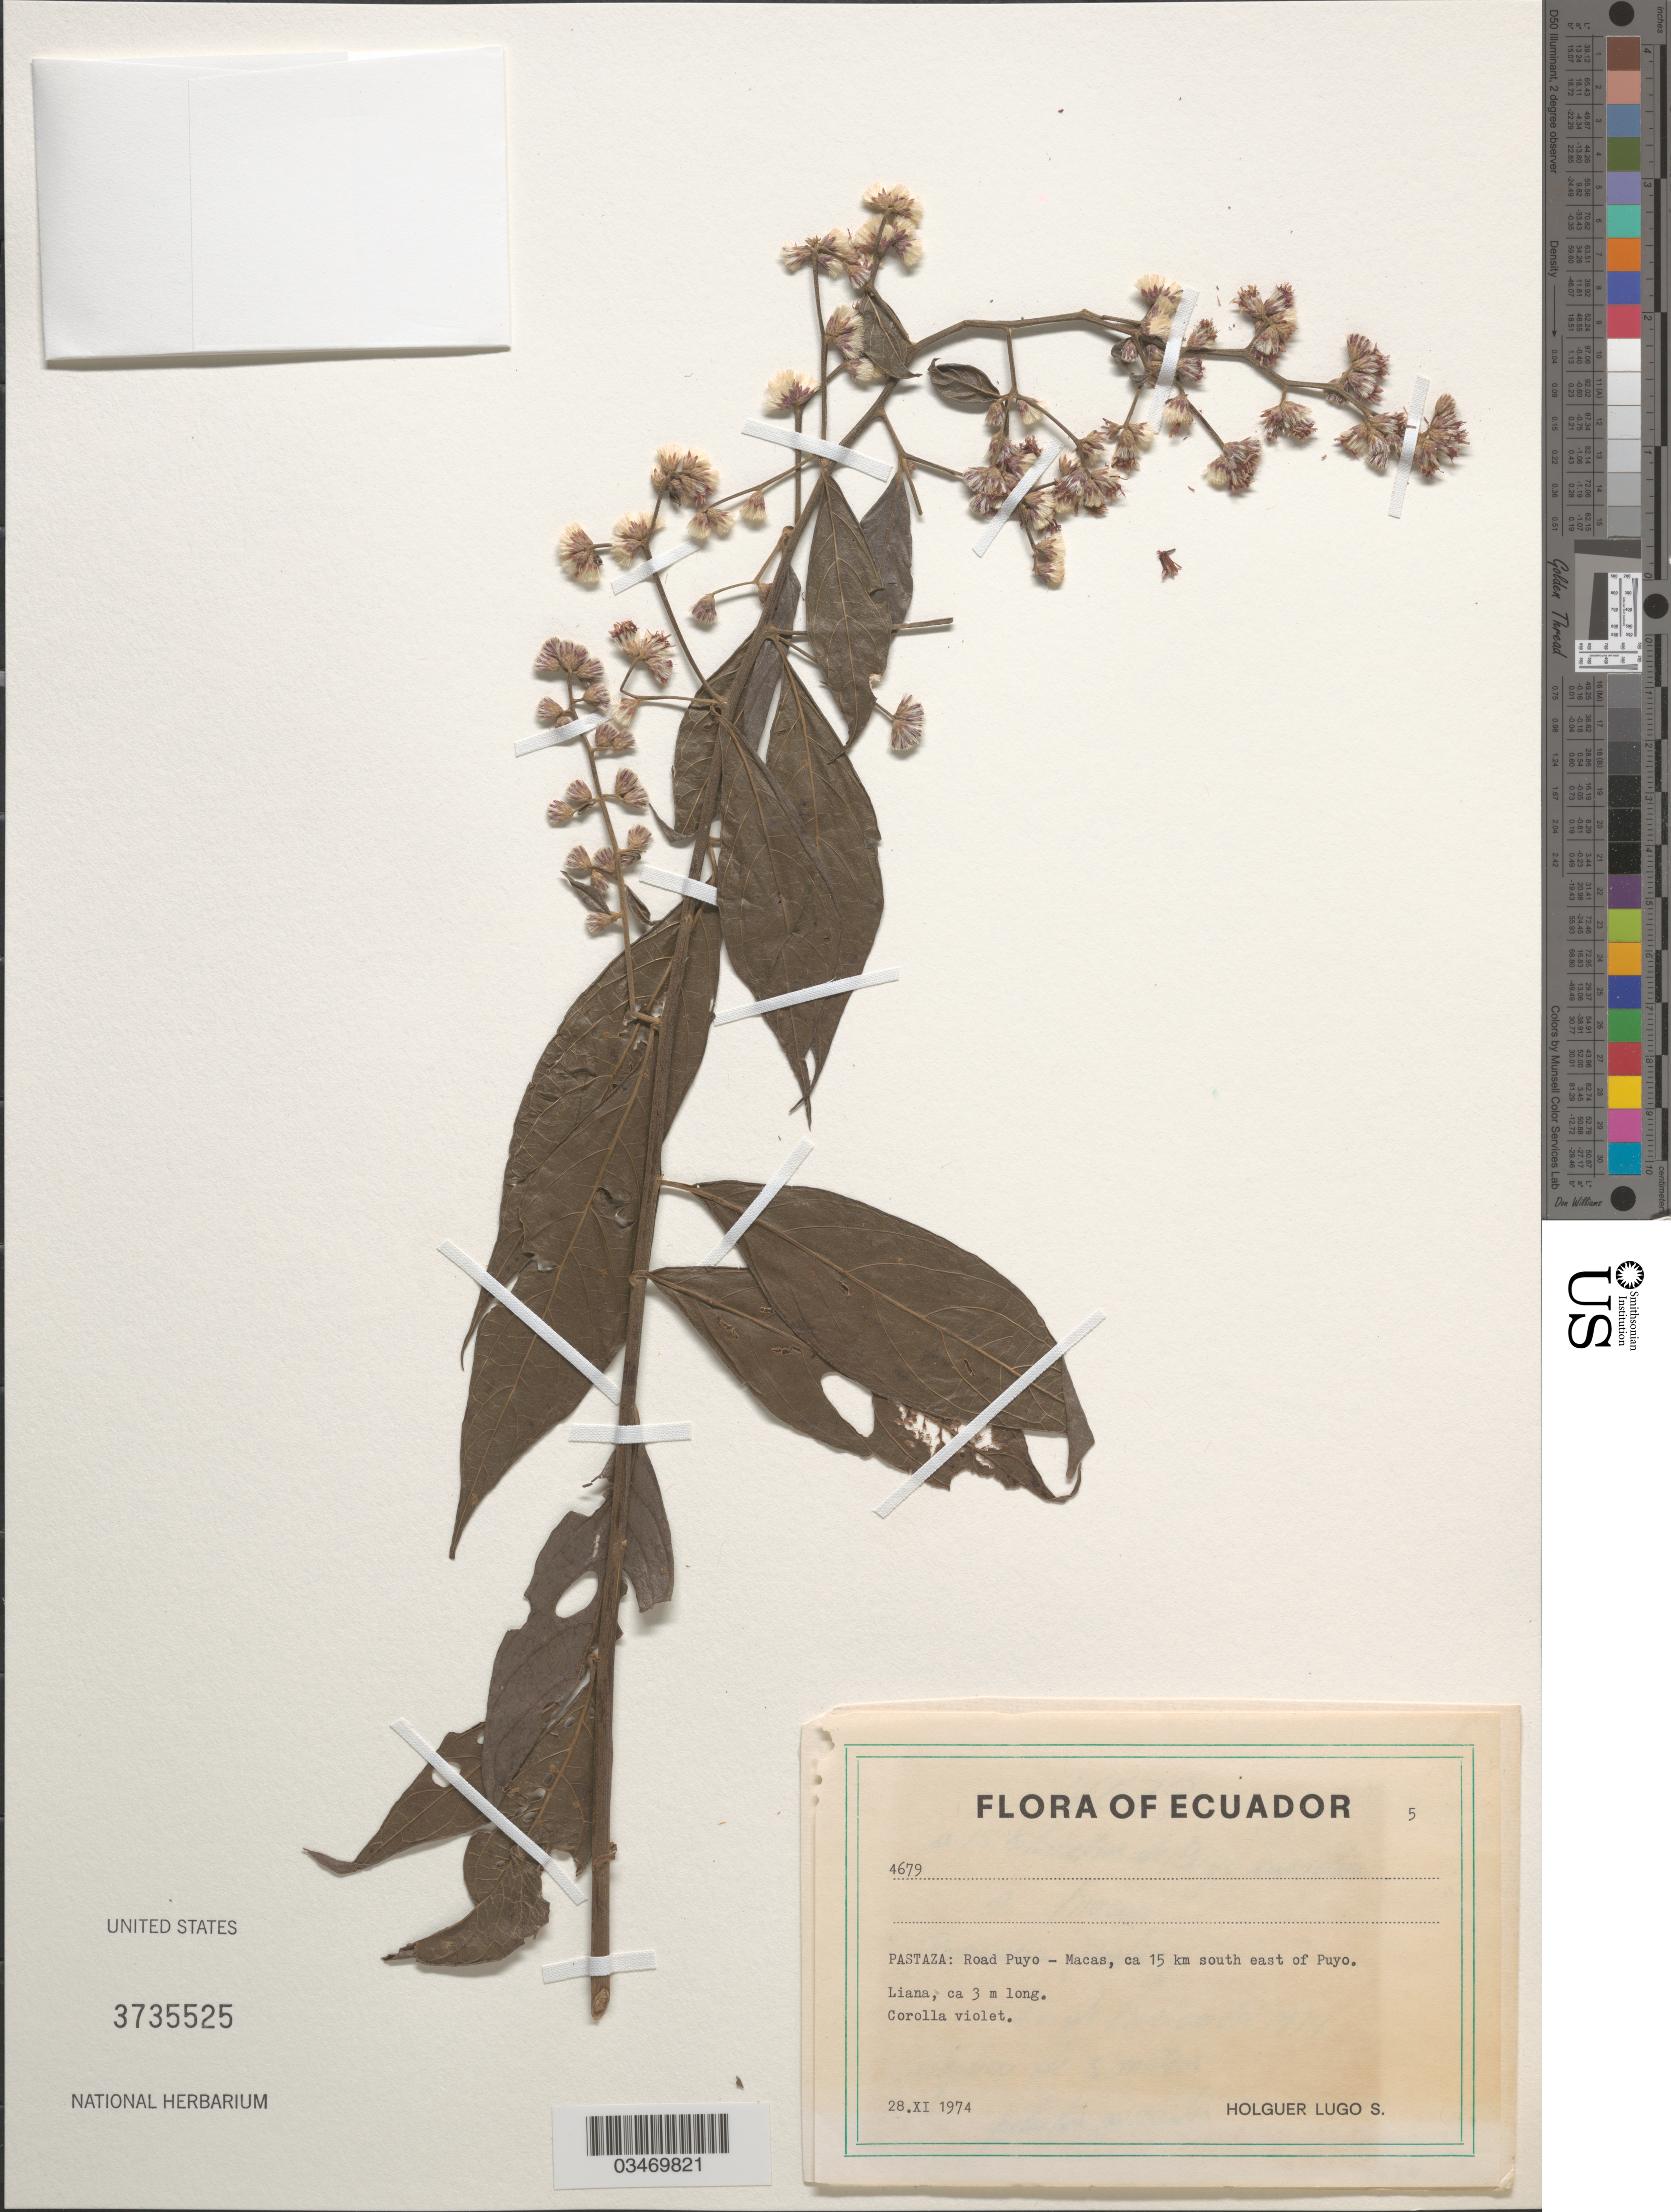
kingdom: Plantae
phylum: Tracheophyta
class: Magnoliopsida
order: Asterales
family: Asteraceae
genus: Lepidaploa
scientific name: Lepidaploa sp.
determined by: Ávila C., Fabio Andrés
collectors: L. Holguer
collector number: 4679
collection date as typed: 28 Nov 1974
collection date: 1974-11-28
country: Ecuador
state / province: Pastaza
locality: Road Puya - Macas, ca. 15 km SE of Puyo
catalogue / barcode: US 3735525